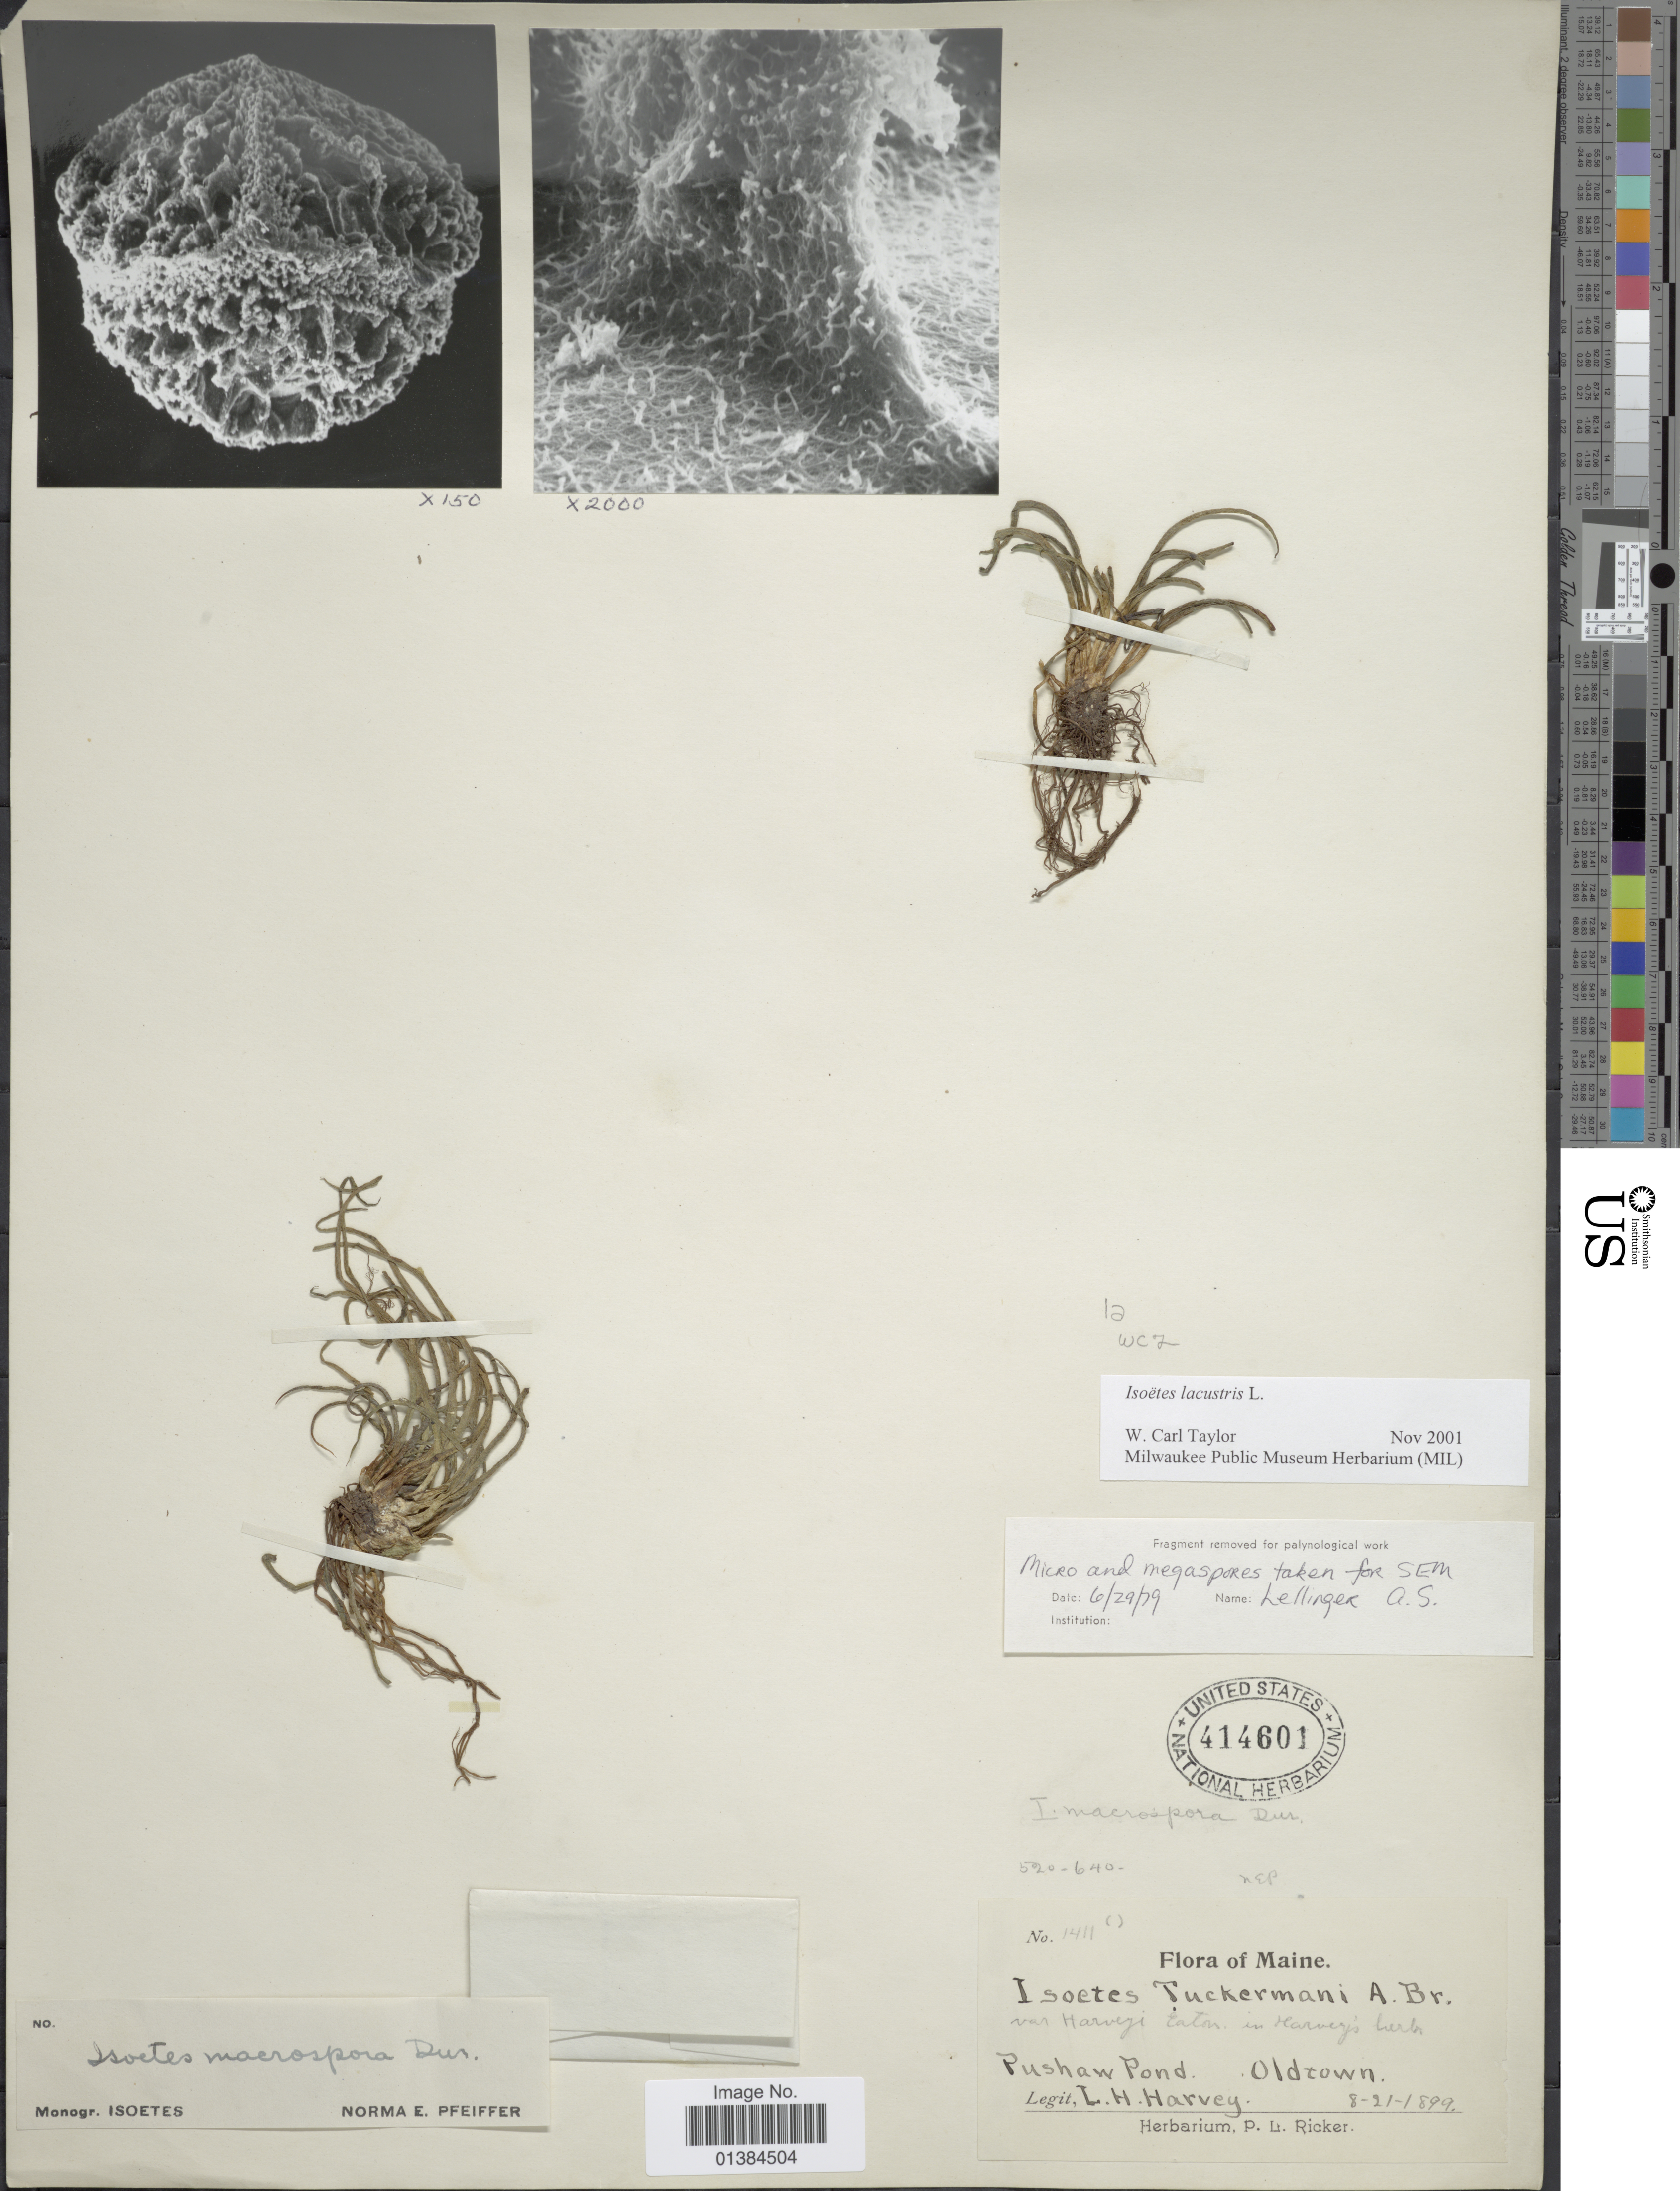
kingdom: Plantae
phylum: Tracheophyta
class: Lycopodiopsida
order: Isoetales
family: Isoetaceae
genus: Isoetes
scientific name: Isoetes lacustris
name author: L.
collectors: L. H. Harvey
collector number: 1411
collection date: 1899-08-21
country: United States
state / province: Maine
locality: Pushaw Pond. Oldtown.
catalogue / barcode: US 414601